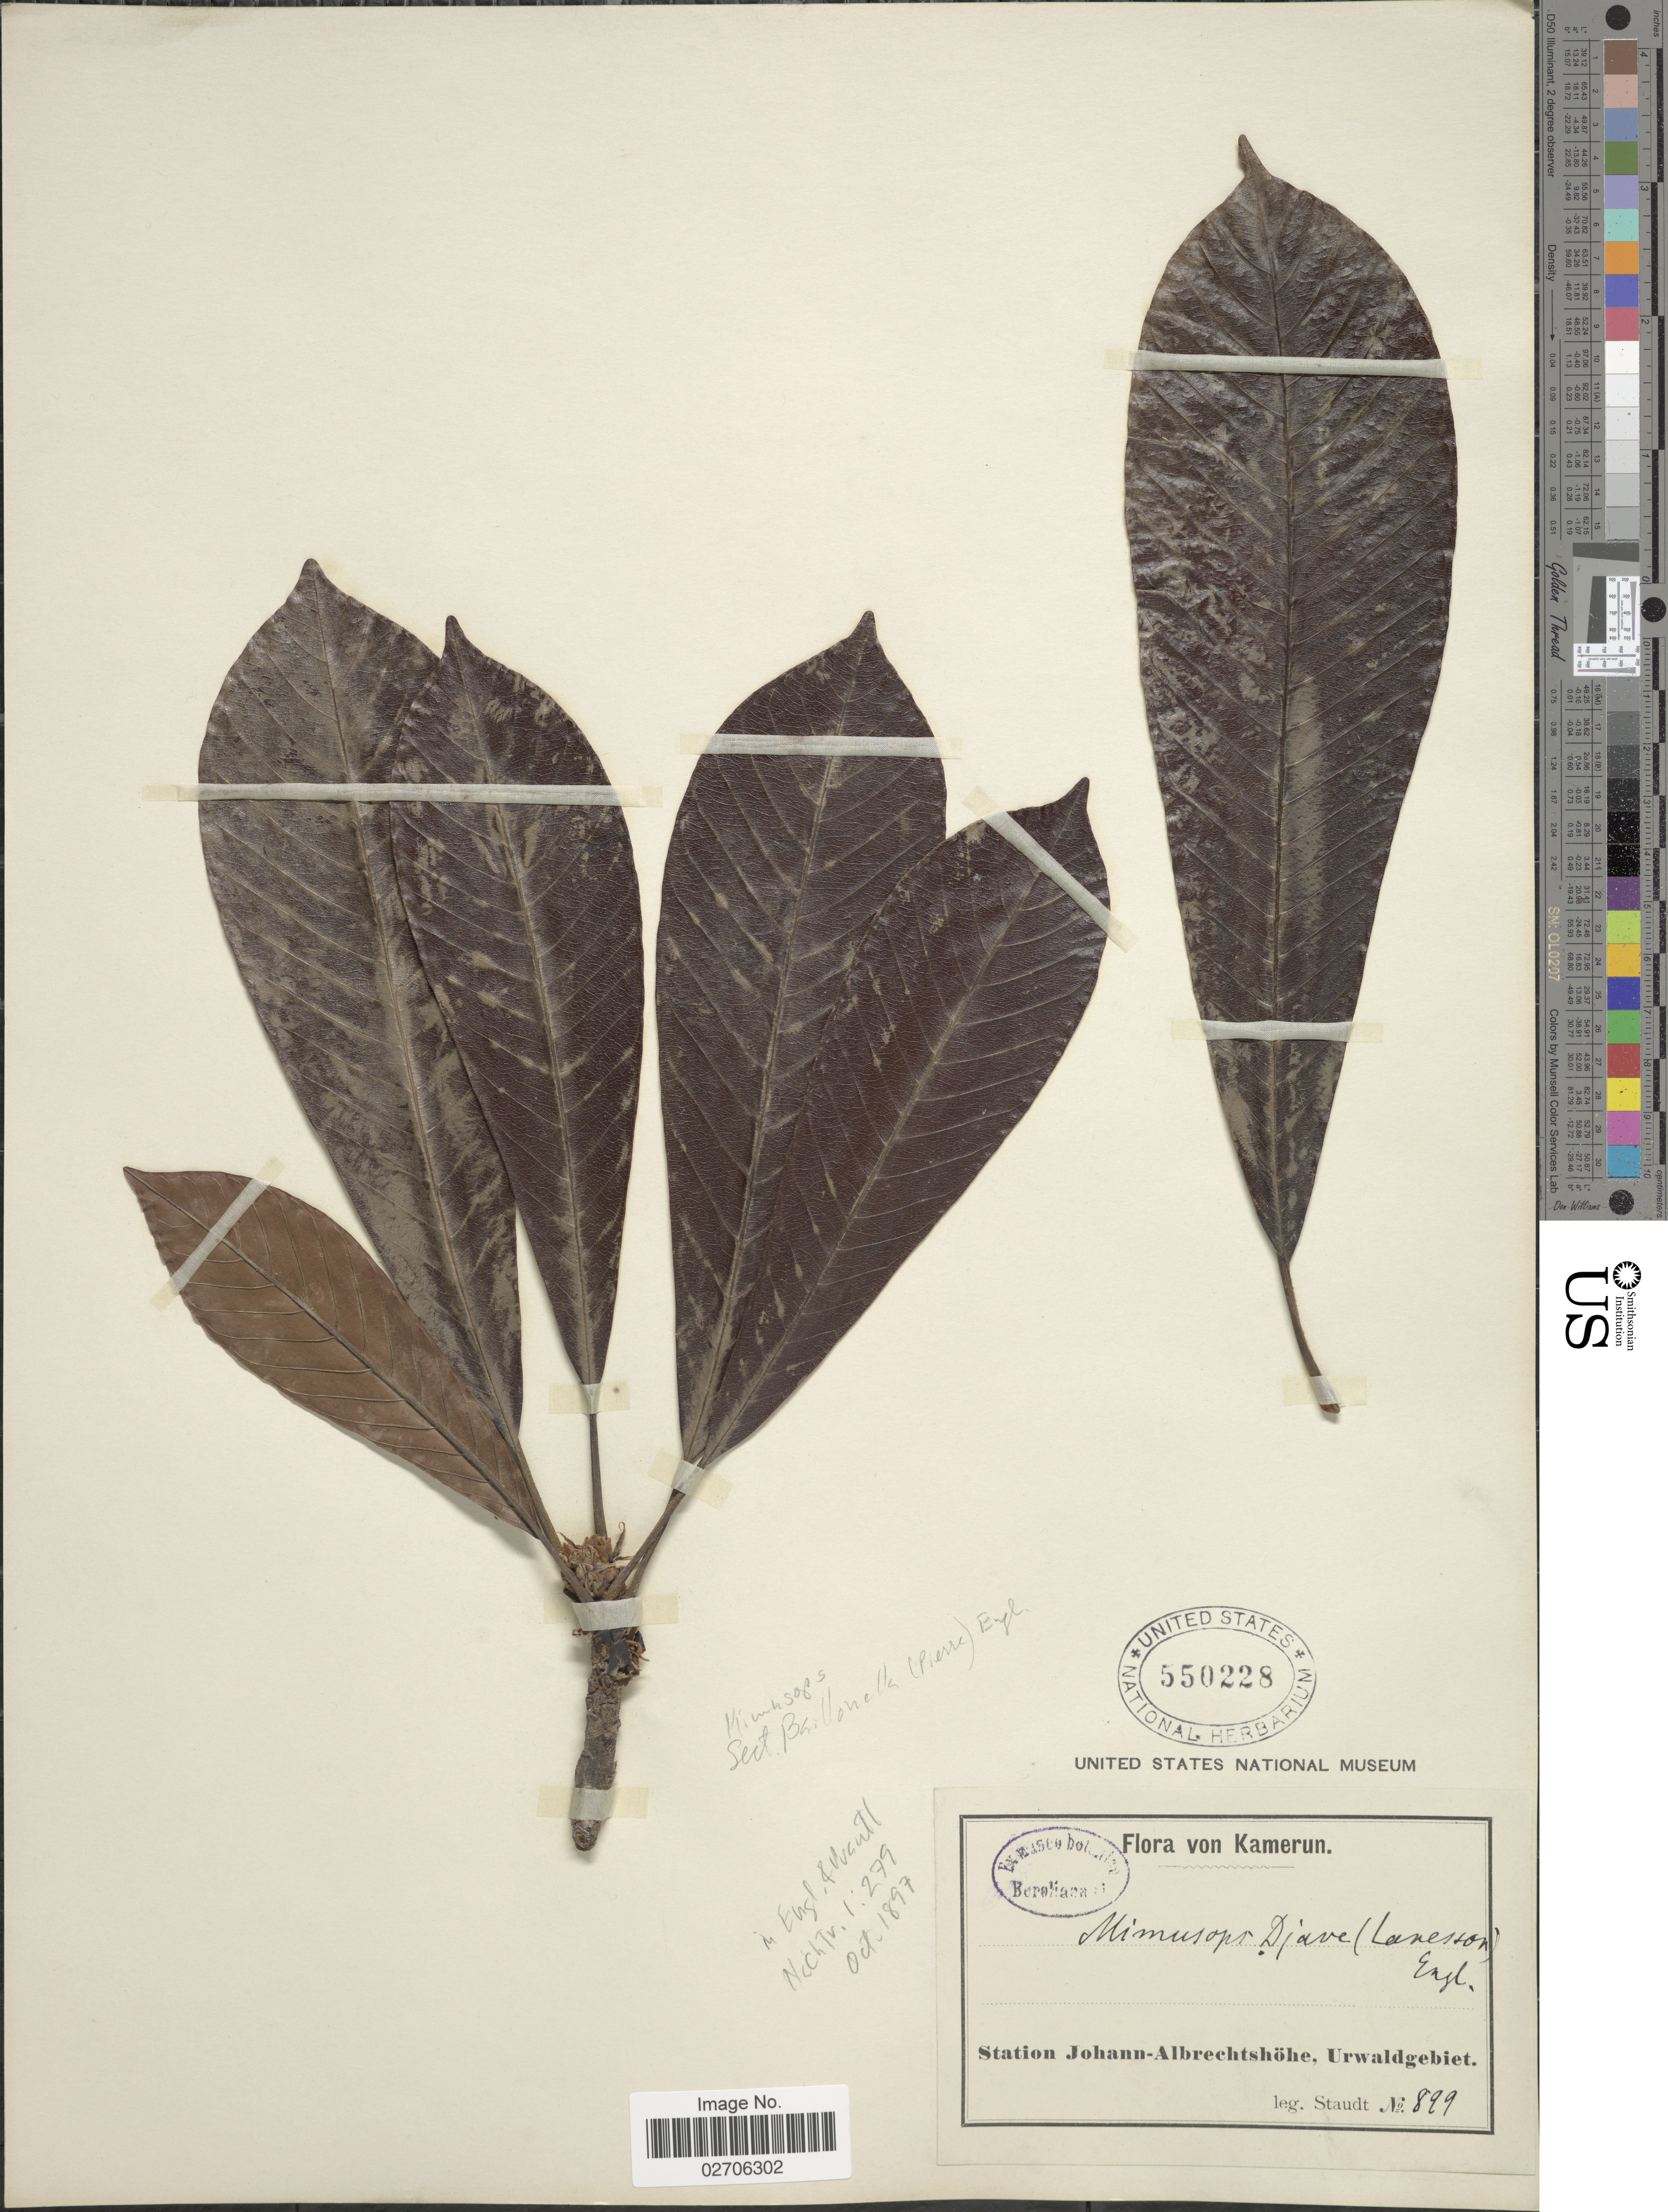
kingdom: Plantae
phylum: Tracheophyta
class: Magnoliopsida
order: Ericales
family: Sapotaceae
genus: Mimusops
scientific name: Mimusops djave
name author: Engl.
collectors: -. Staudt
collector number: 899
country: Cameroon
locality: Kamerun. Station Johann-Albrechtshohe, Urwaldgebiet.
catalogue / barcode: US 550228